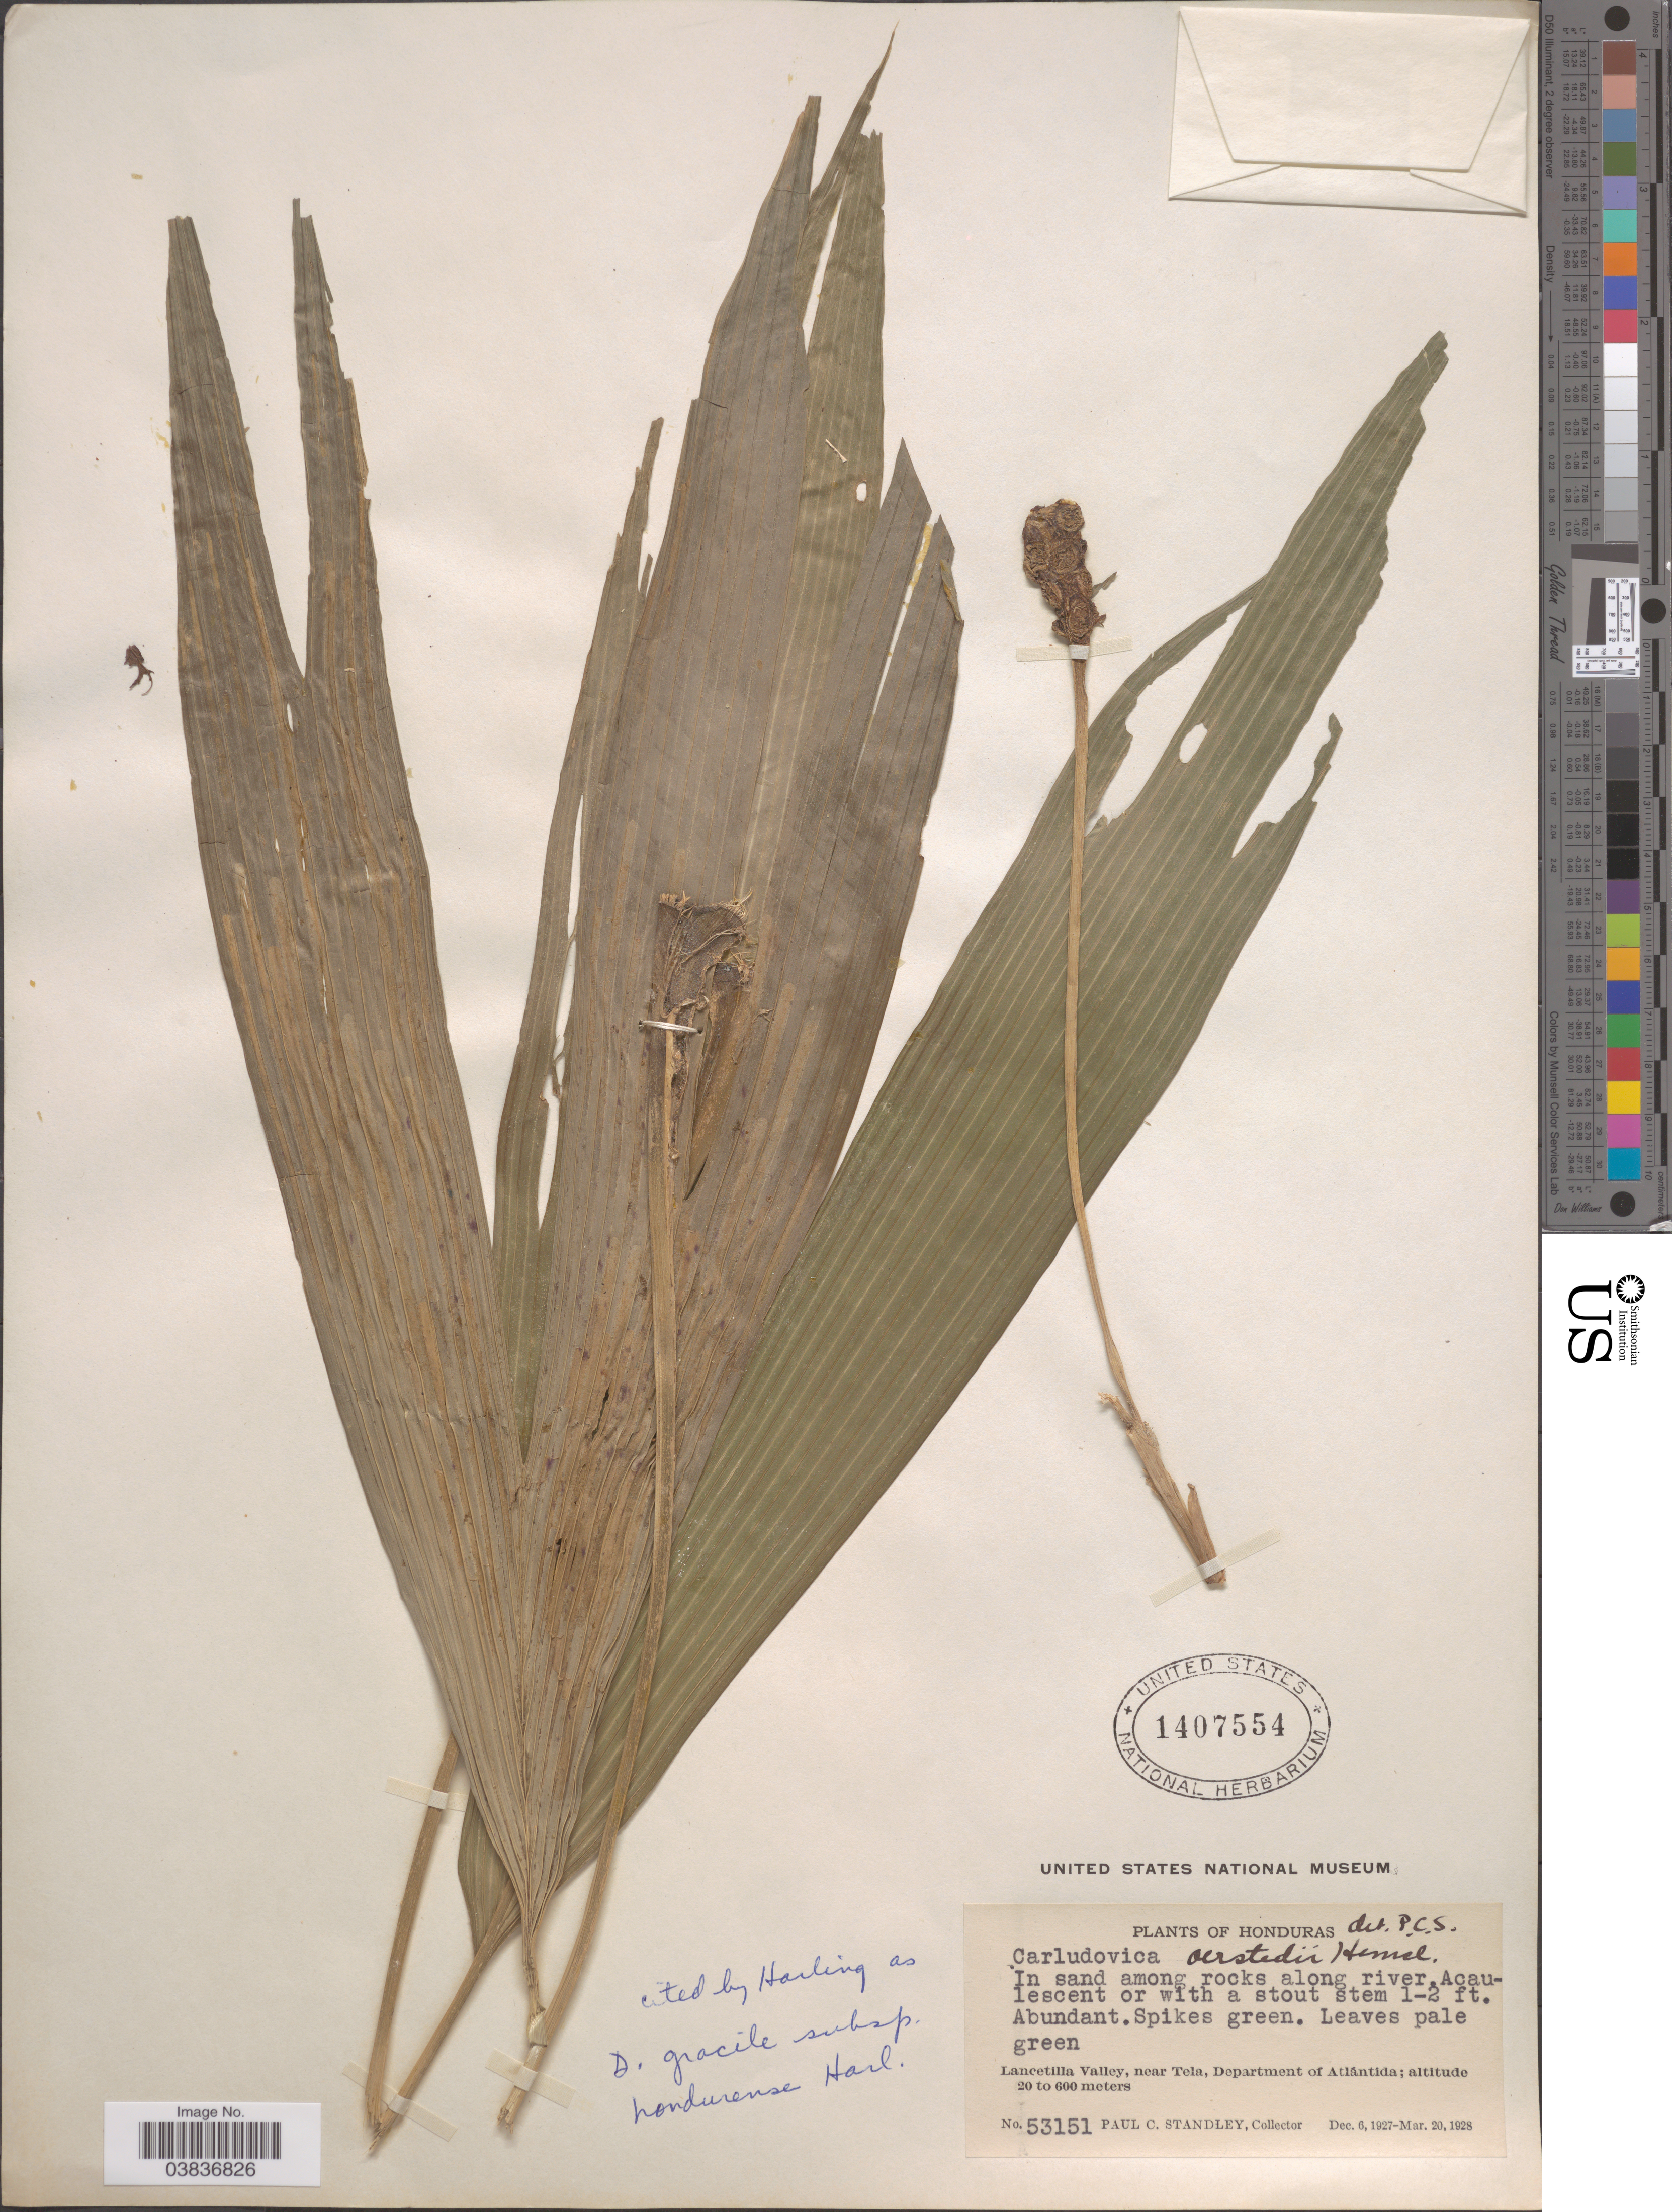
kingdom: Plantae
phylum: Tracheophyta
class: Liliopsida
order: Pandanales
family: Cyclanthaceae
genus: Dicranopygium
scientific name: Dicranopygium gracile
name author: (Liebm. ex Matuda) Harling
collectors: P. C. Standley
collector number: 53151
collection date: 1927-12-06/1928-03-20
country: Honduras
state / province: Atlantida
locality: Lancetilla Valley, near Tela, Department of Atlántida.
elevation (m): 20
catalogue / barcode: US 1407554